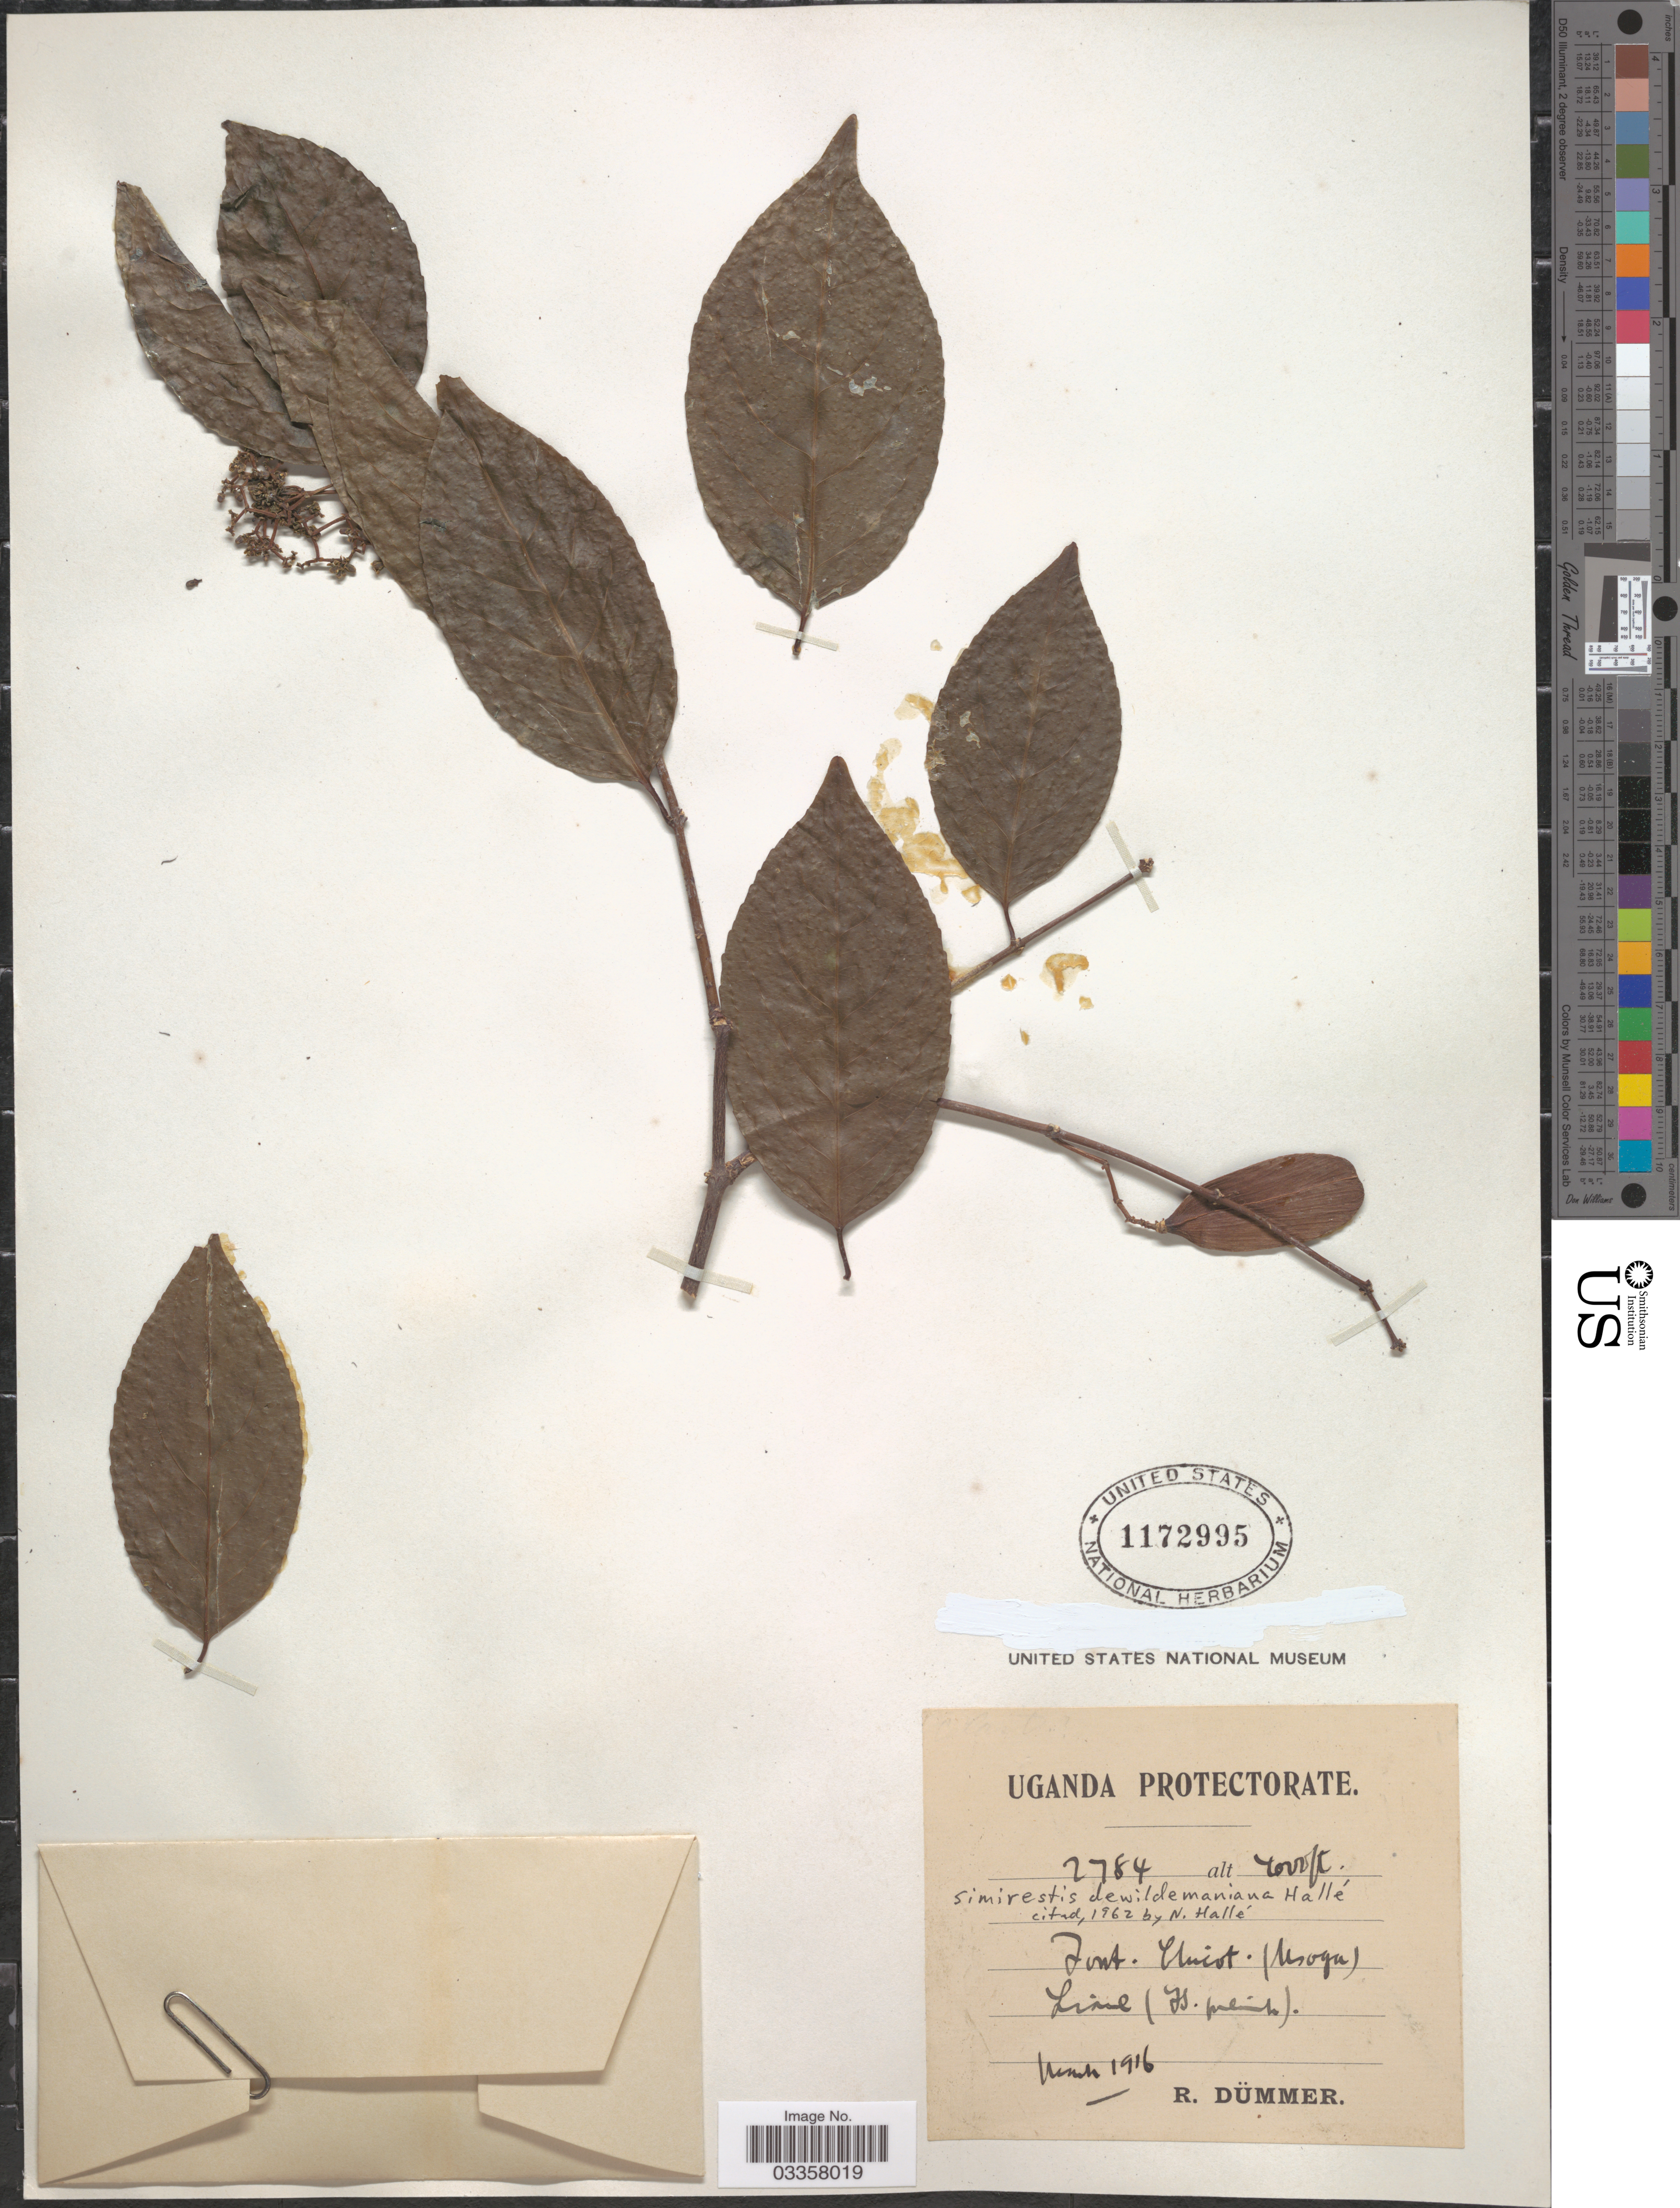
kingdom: Plantae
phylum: Tracheophyta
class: Magnoliopsida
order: Celastrales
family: Celastraceae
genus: Pristimera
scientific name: Pristimera dewildemaniana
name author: (N. Hallé) R.H. Archer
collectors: R. A. Dümmer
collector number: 2784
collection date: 1916-03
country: Uganda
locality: Uganda Protectorate. Forest. Tloist. [interpreted] (Aesogu [interpreted]).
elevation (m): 1219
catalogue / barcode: US 1172995